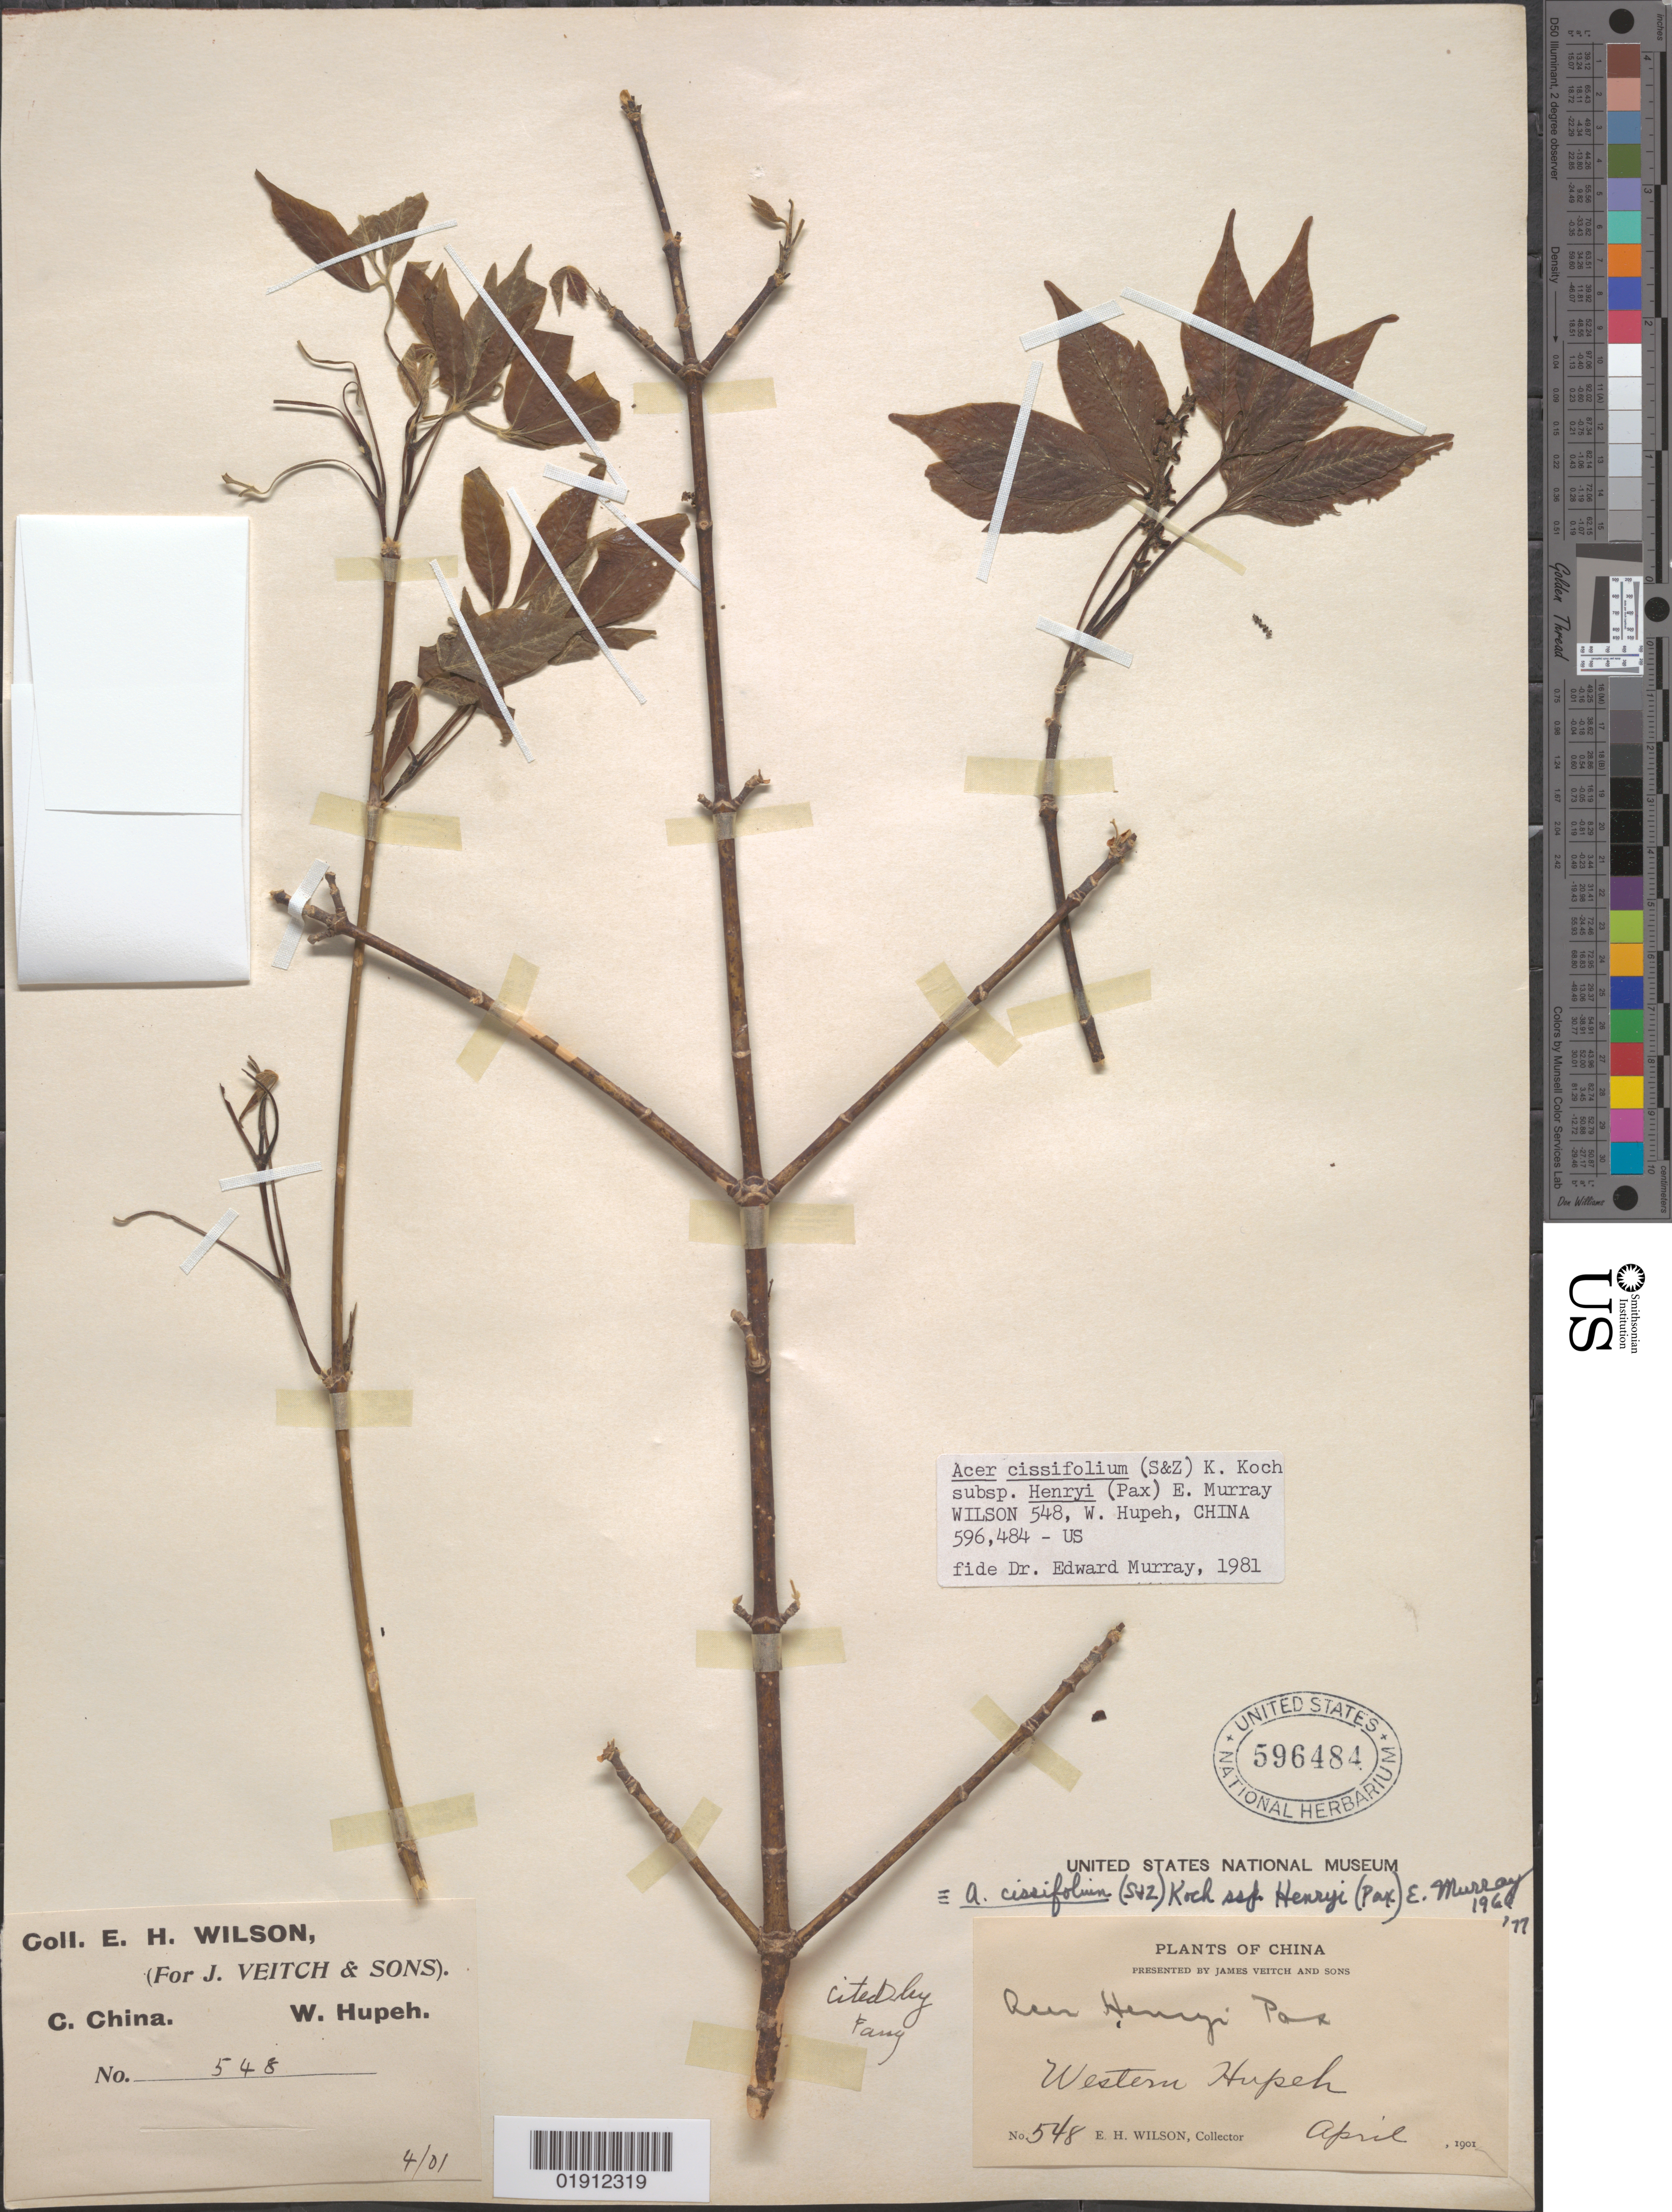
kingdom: Plantae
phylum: Tracheophyta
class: Magnoliopsida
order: Sapindales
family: Sapindaceae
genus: Acer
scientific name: Acer cissifolium subsp. henryi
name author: (Pax) A.E. Murray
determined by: Murray, Edward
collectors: E. H. Wilson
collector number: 548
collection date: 1901-04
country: China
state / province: Hubei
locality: Western Hupeh [Hubei]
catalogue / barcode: US 596484